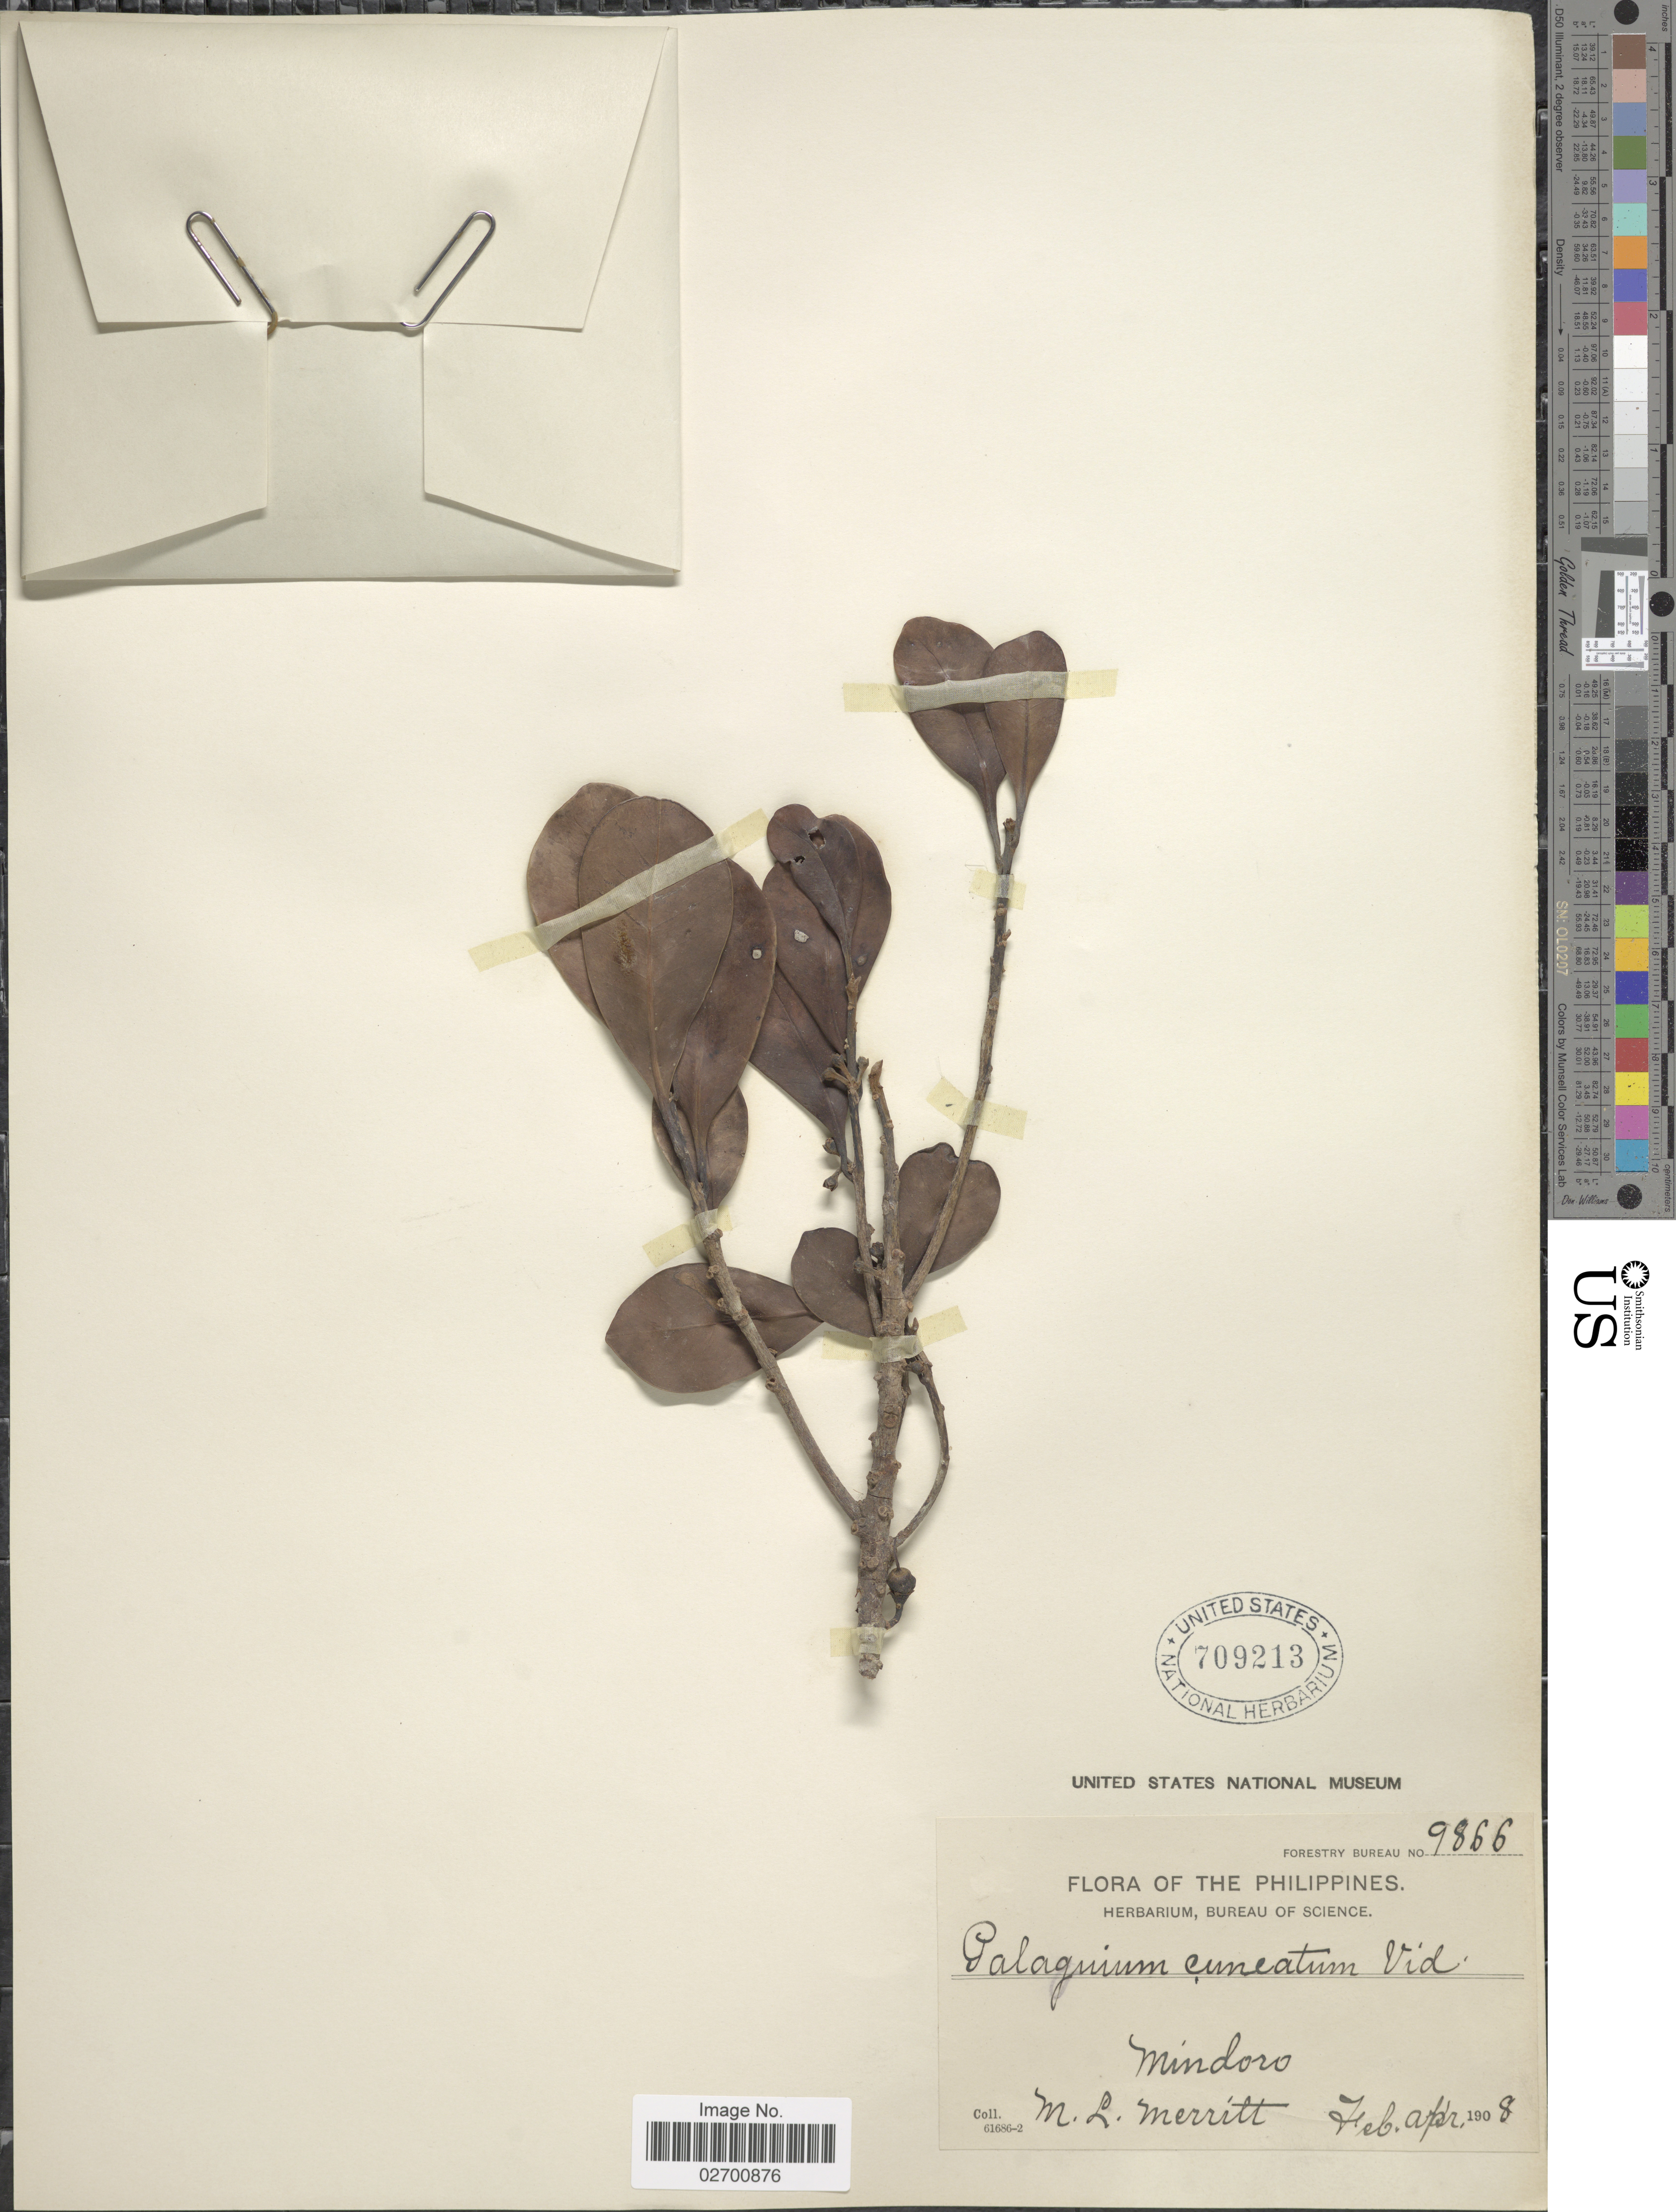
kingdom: Plantae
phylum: Tracheophyta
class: Magnoliopsida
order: Ericales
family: Sapotaceae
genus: Palaquium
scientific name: Palaquium cuneatum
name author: (Blume) Vidal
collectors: M. L. Merritt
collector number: Forestry Bureau 9866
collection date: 1908-02/1908-04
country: Philippines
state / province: Mimaropa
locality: Mindoro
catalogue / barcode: US 709213